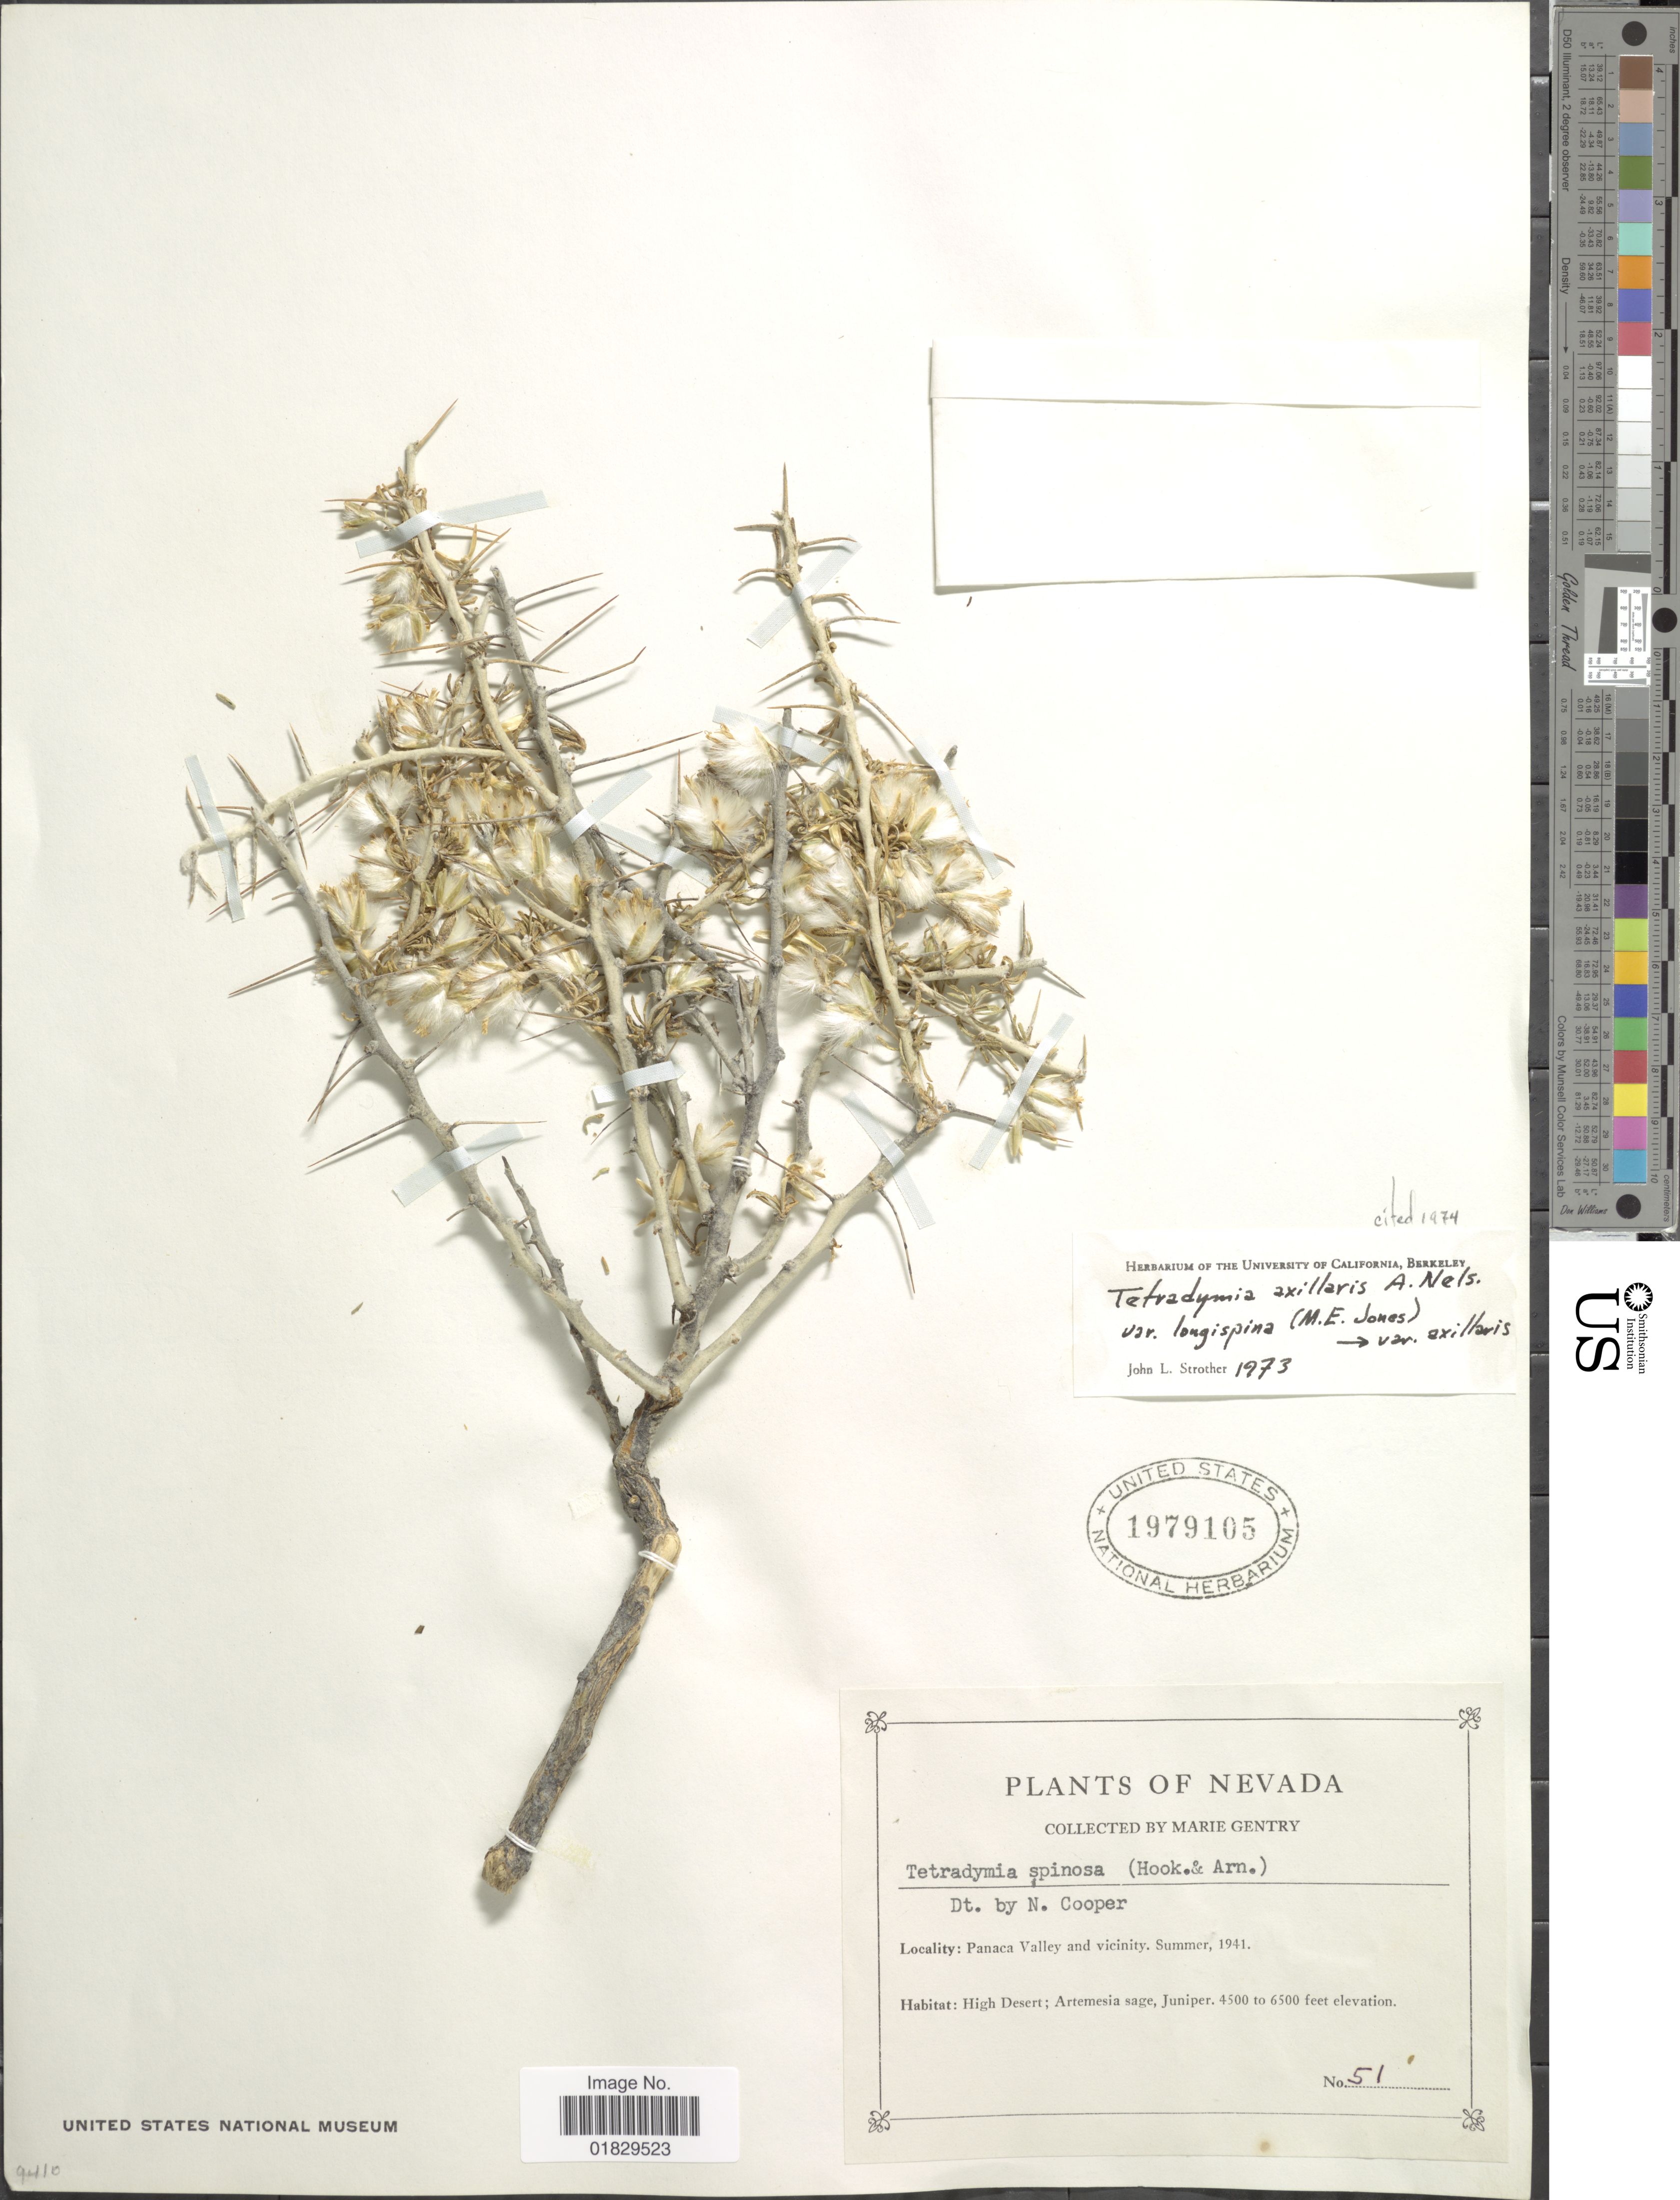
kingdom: Plantae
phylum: Tracheophyta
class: Magnoliopsida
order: Asterales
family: Asteraceae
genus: Tetradymia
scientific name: Tetradymia axillaris var. longispina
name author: (M.E. Jones) Strother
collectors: M. Gentry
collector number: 51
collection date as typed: Summer 1941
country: United States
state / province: Nevada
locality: Panaca Valley and vicinity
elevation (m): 1372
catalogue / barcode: US 1979105